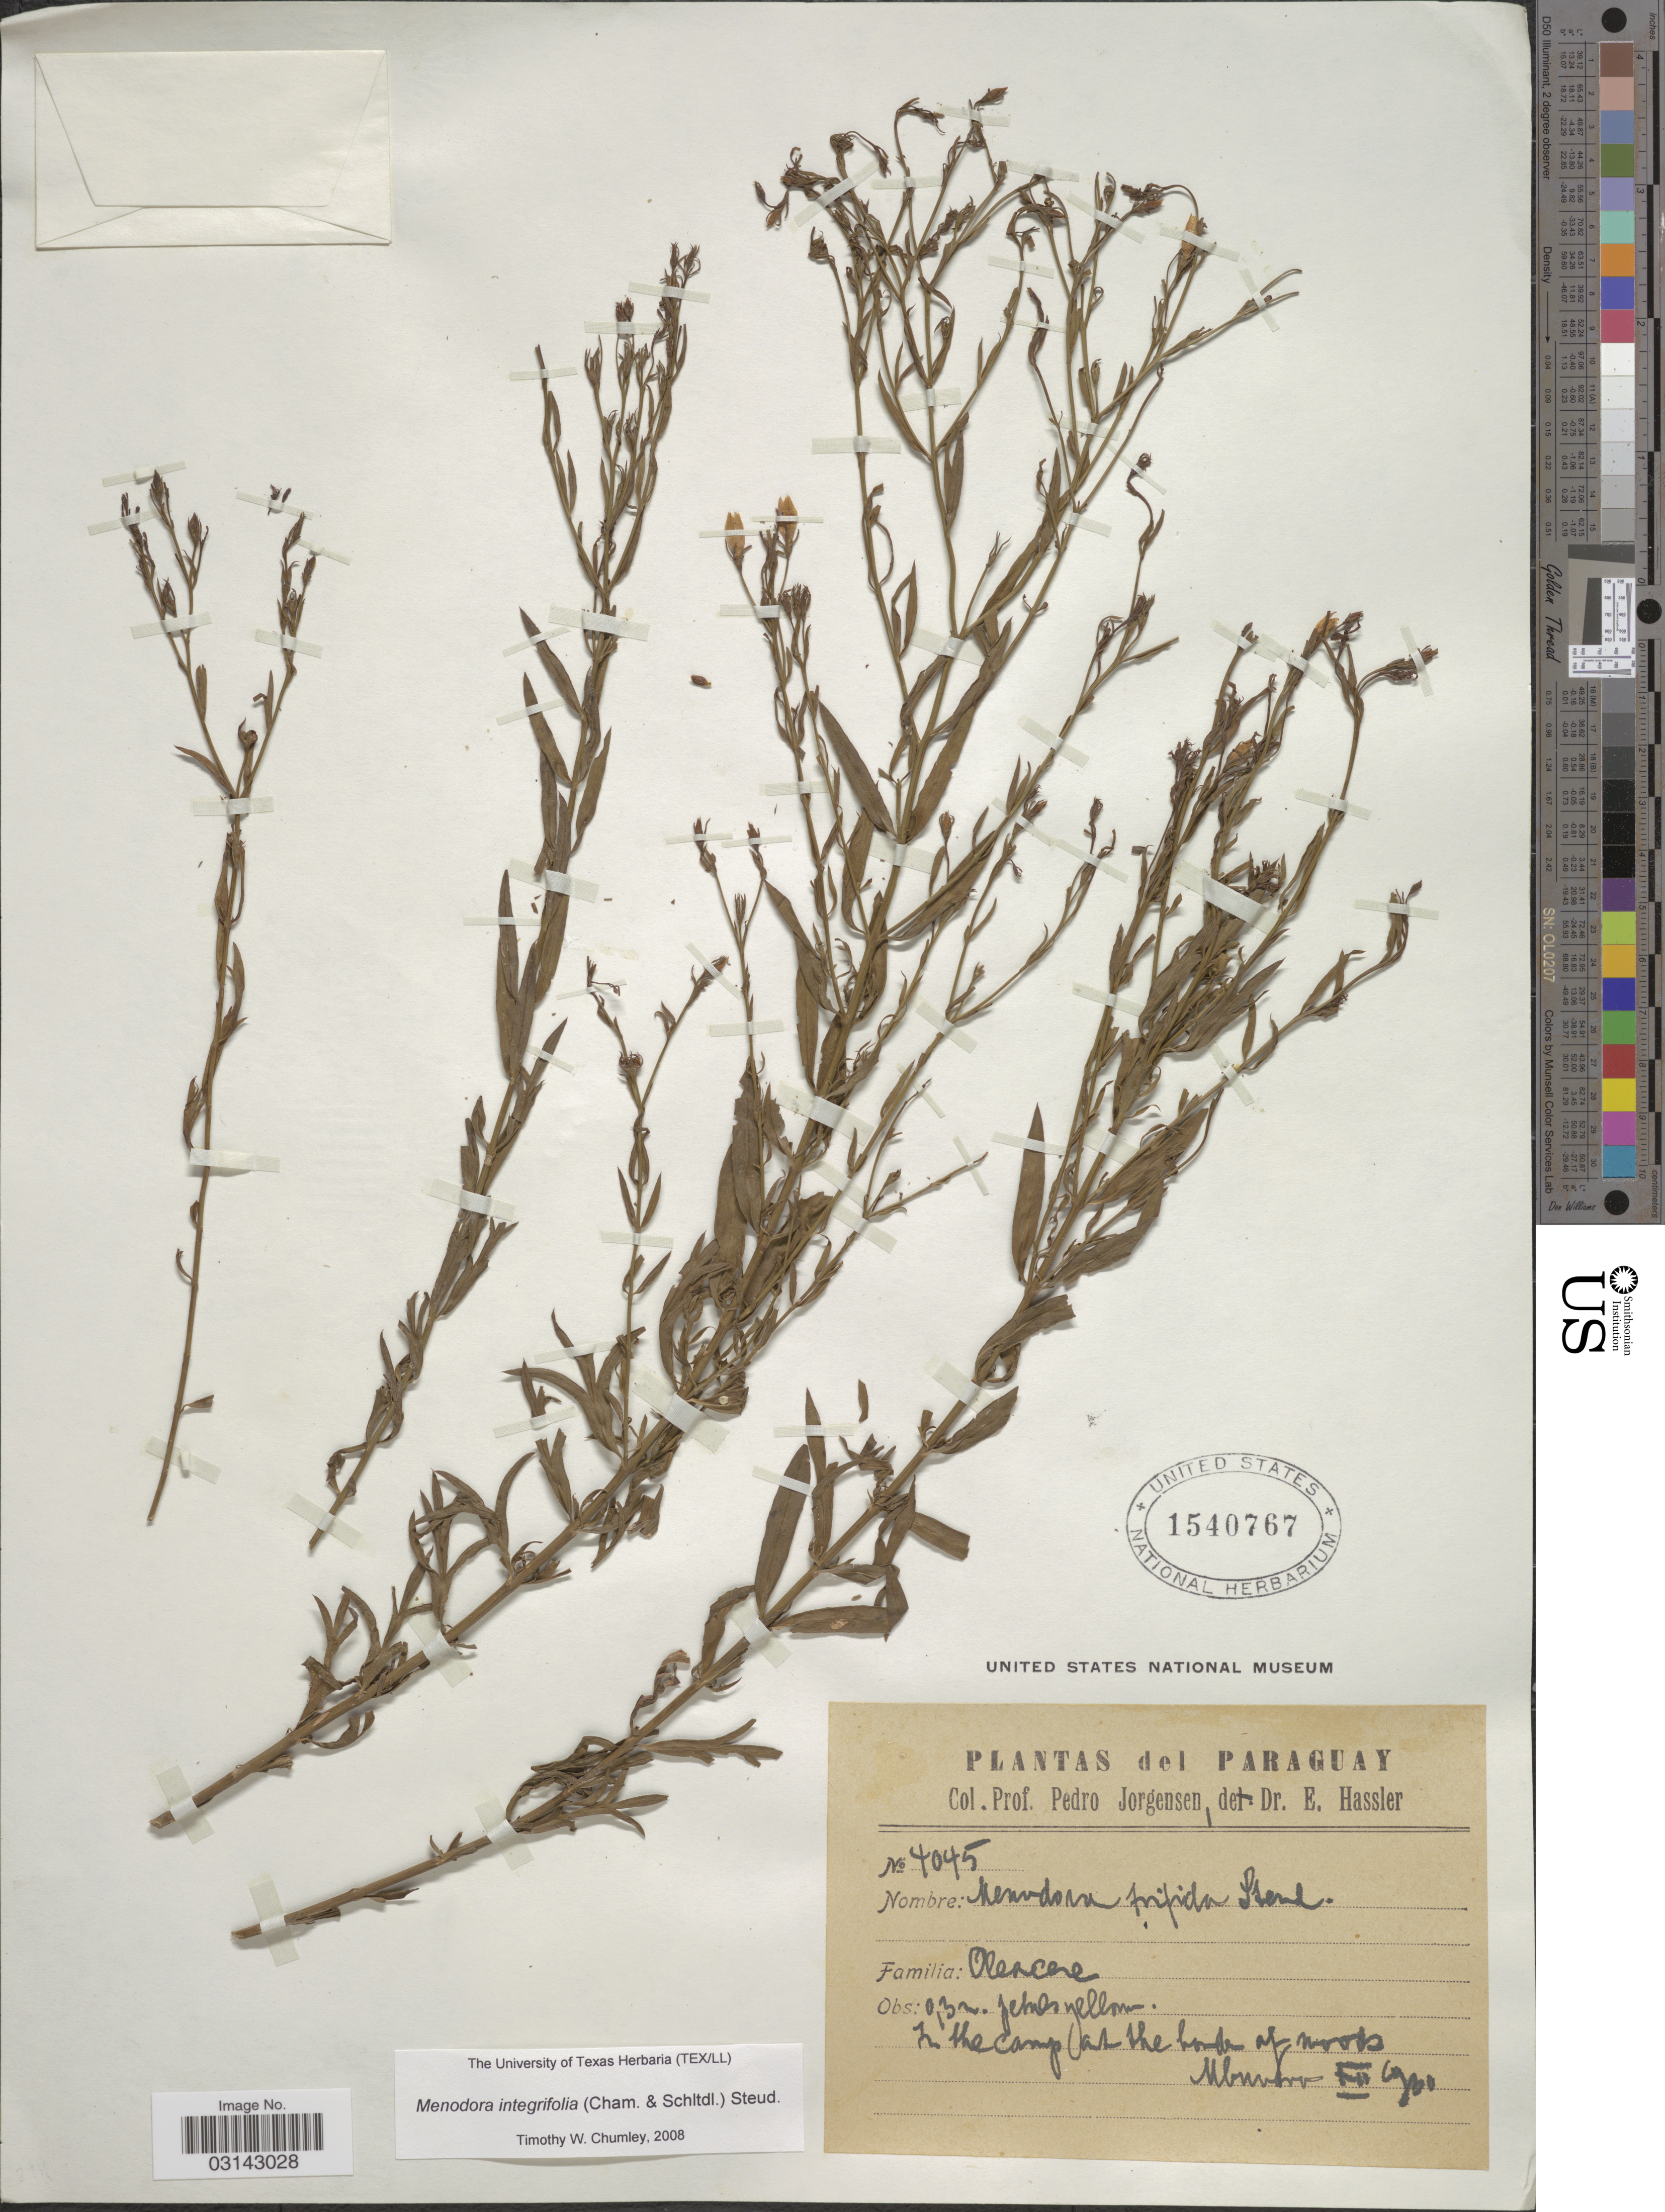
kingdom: Plantae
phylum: Tracheophyta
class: Magnoliopsida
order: Lamiales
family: Oleaceae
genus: Menodora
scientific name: Menodora integrifolia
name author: (Cham. & Schltdl.) Steud.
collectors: P. Jörgensen & E. Hassler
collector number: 4045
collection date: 1930-11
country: Paraguay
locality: In the camp at the border of woods.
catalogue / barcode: US 1540767